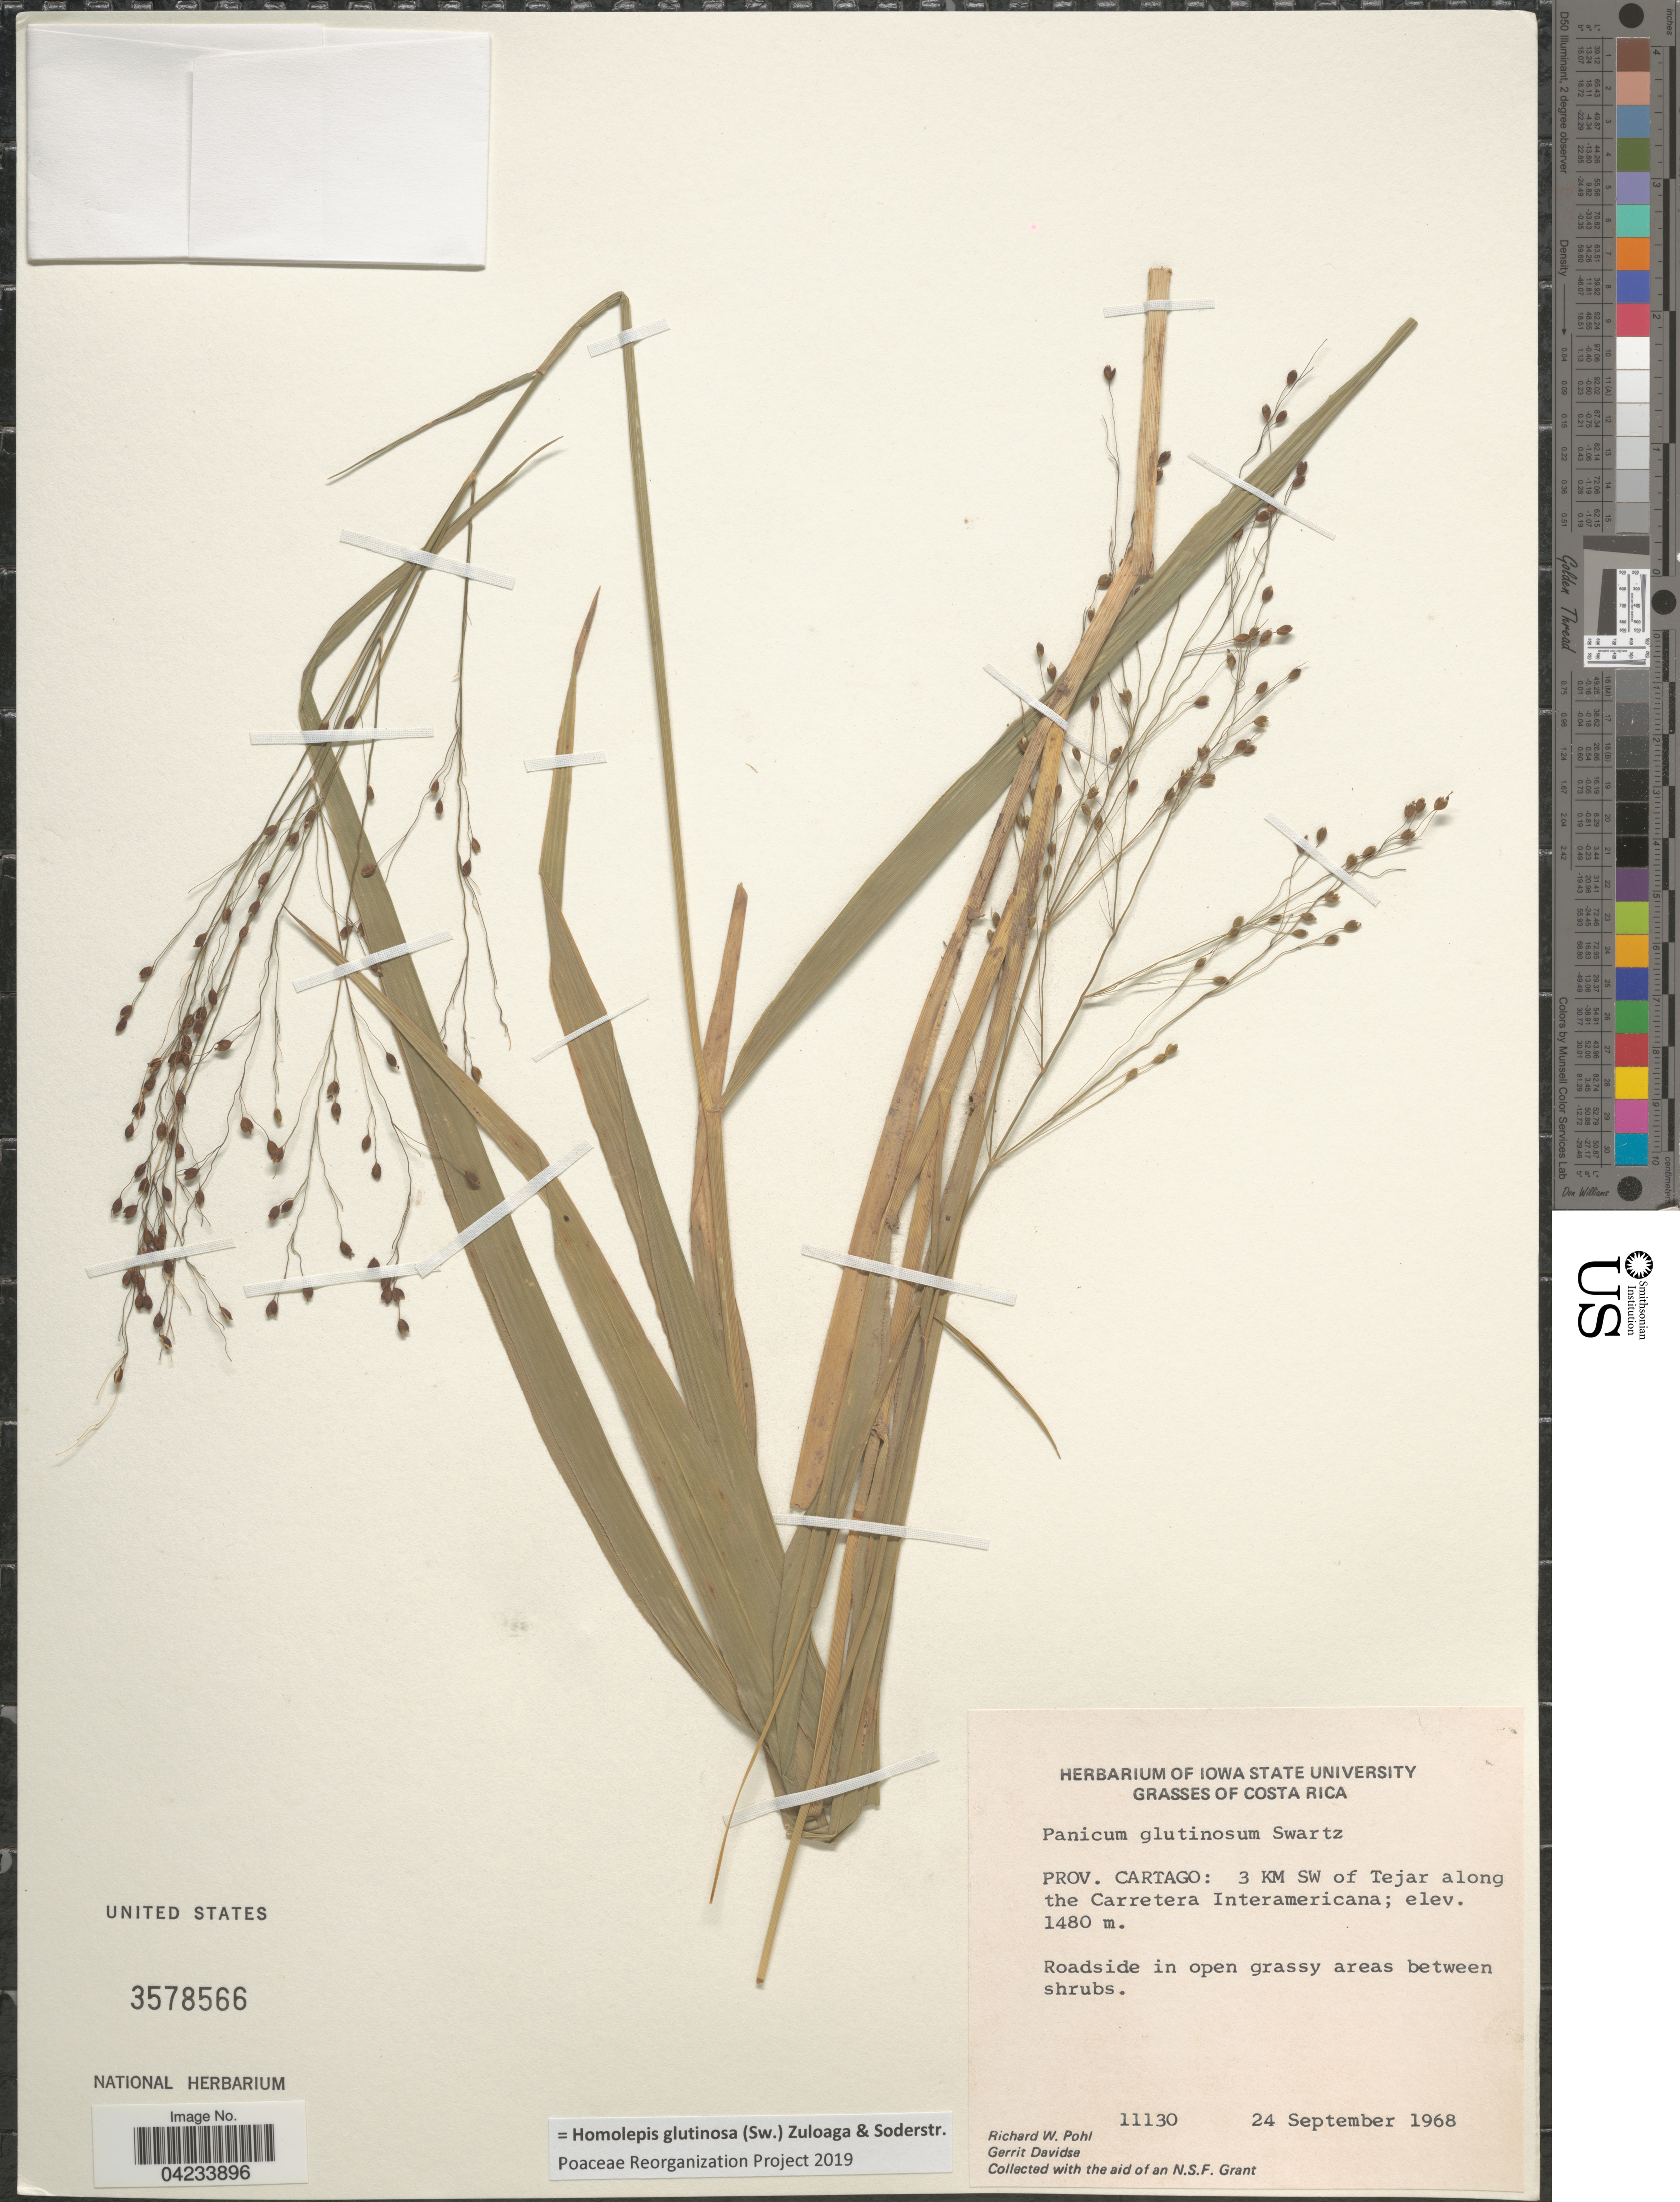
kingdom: Plantae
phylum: Tracheophyta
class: Liliopsida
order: Poales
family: Poaceae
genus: Homolepis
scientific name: Homolepis glutinosa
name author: (Sw.) Zuloaga & Soderstr.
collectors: R. W. Pohl & G. Davidse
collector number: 11130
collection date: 1968-09-24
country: Costa Rica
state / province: Cartago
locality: Prov. Cartago: 3 KM SW of Tejar along the Carretera Interamericana.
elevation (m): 1480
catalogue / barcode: US 3578566